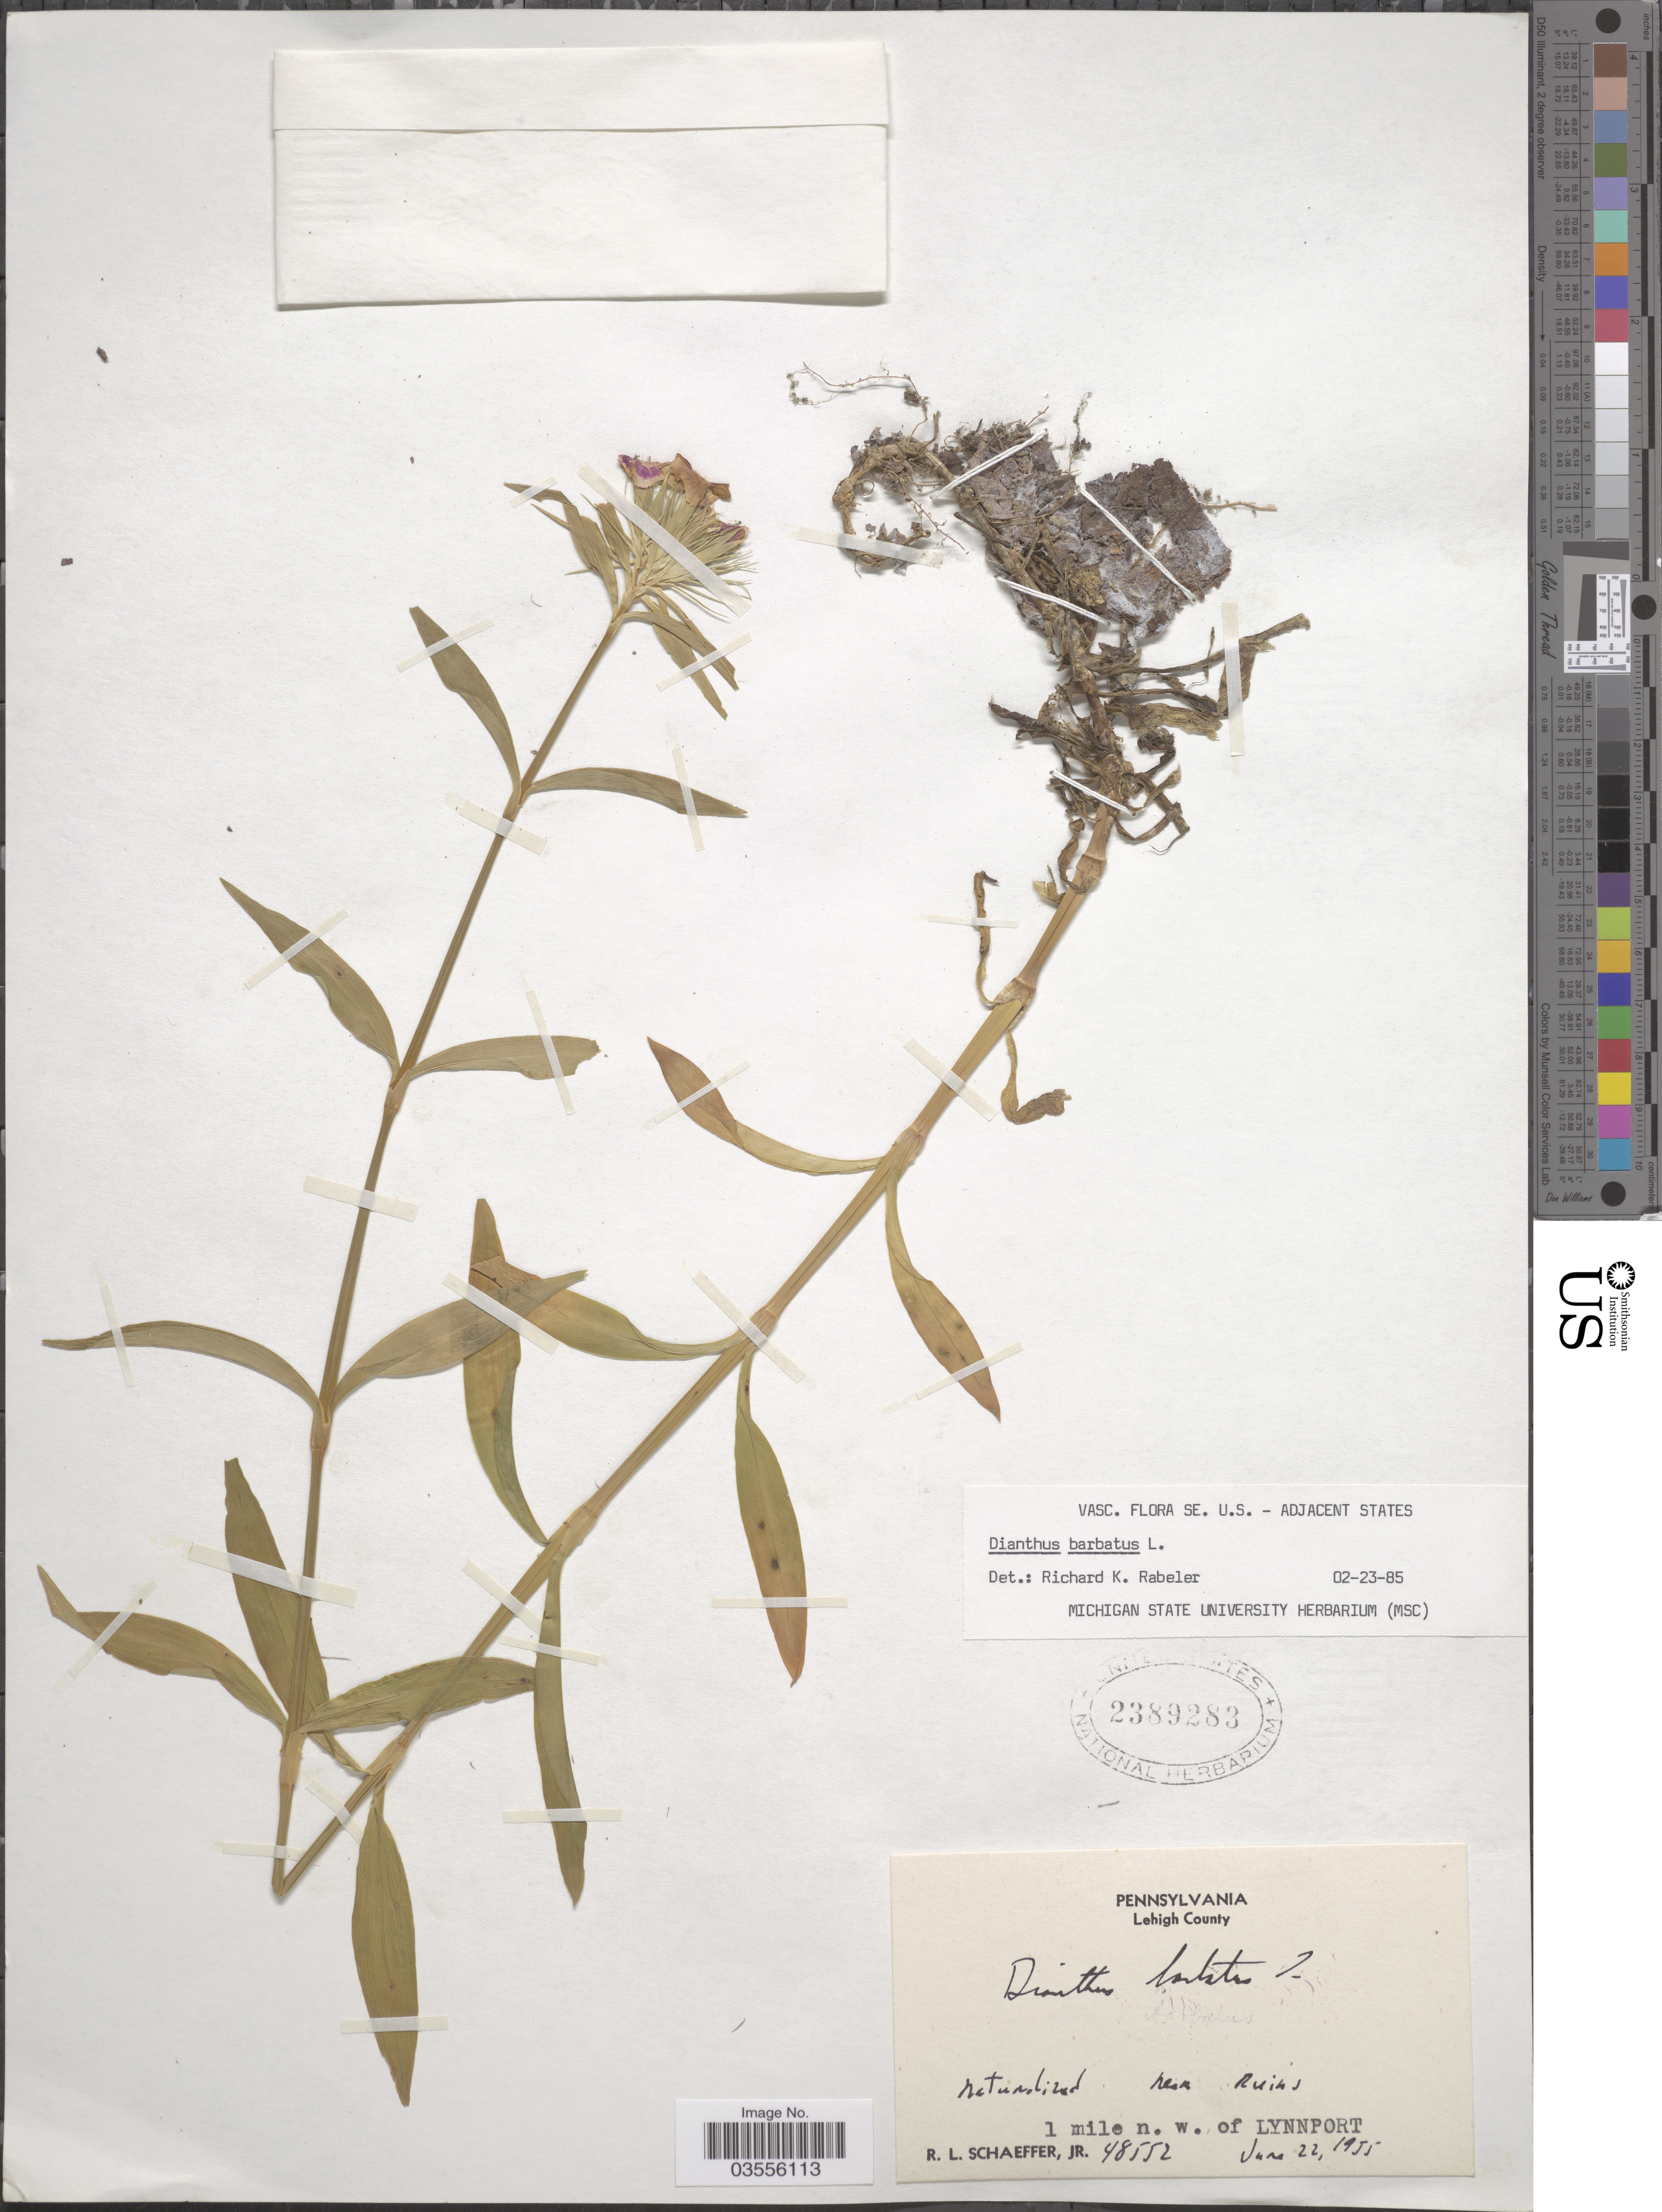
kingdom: Plantae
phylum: Tracheophyta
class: Magnoliopsida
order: Caryophyllales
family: Caryophyllaceae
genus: Dianthus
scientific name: Dianthus barbatus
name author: L.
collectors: R. L. Schaeffer Jr.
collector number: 48552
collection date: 1955-06-22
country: United States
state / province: Pennsylvania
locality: Lehigh County. 1 mile n. w. of Lynnport.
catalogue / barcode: US 2389283